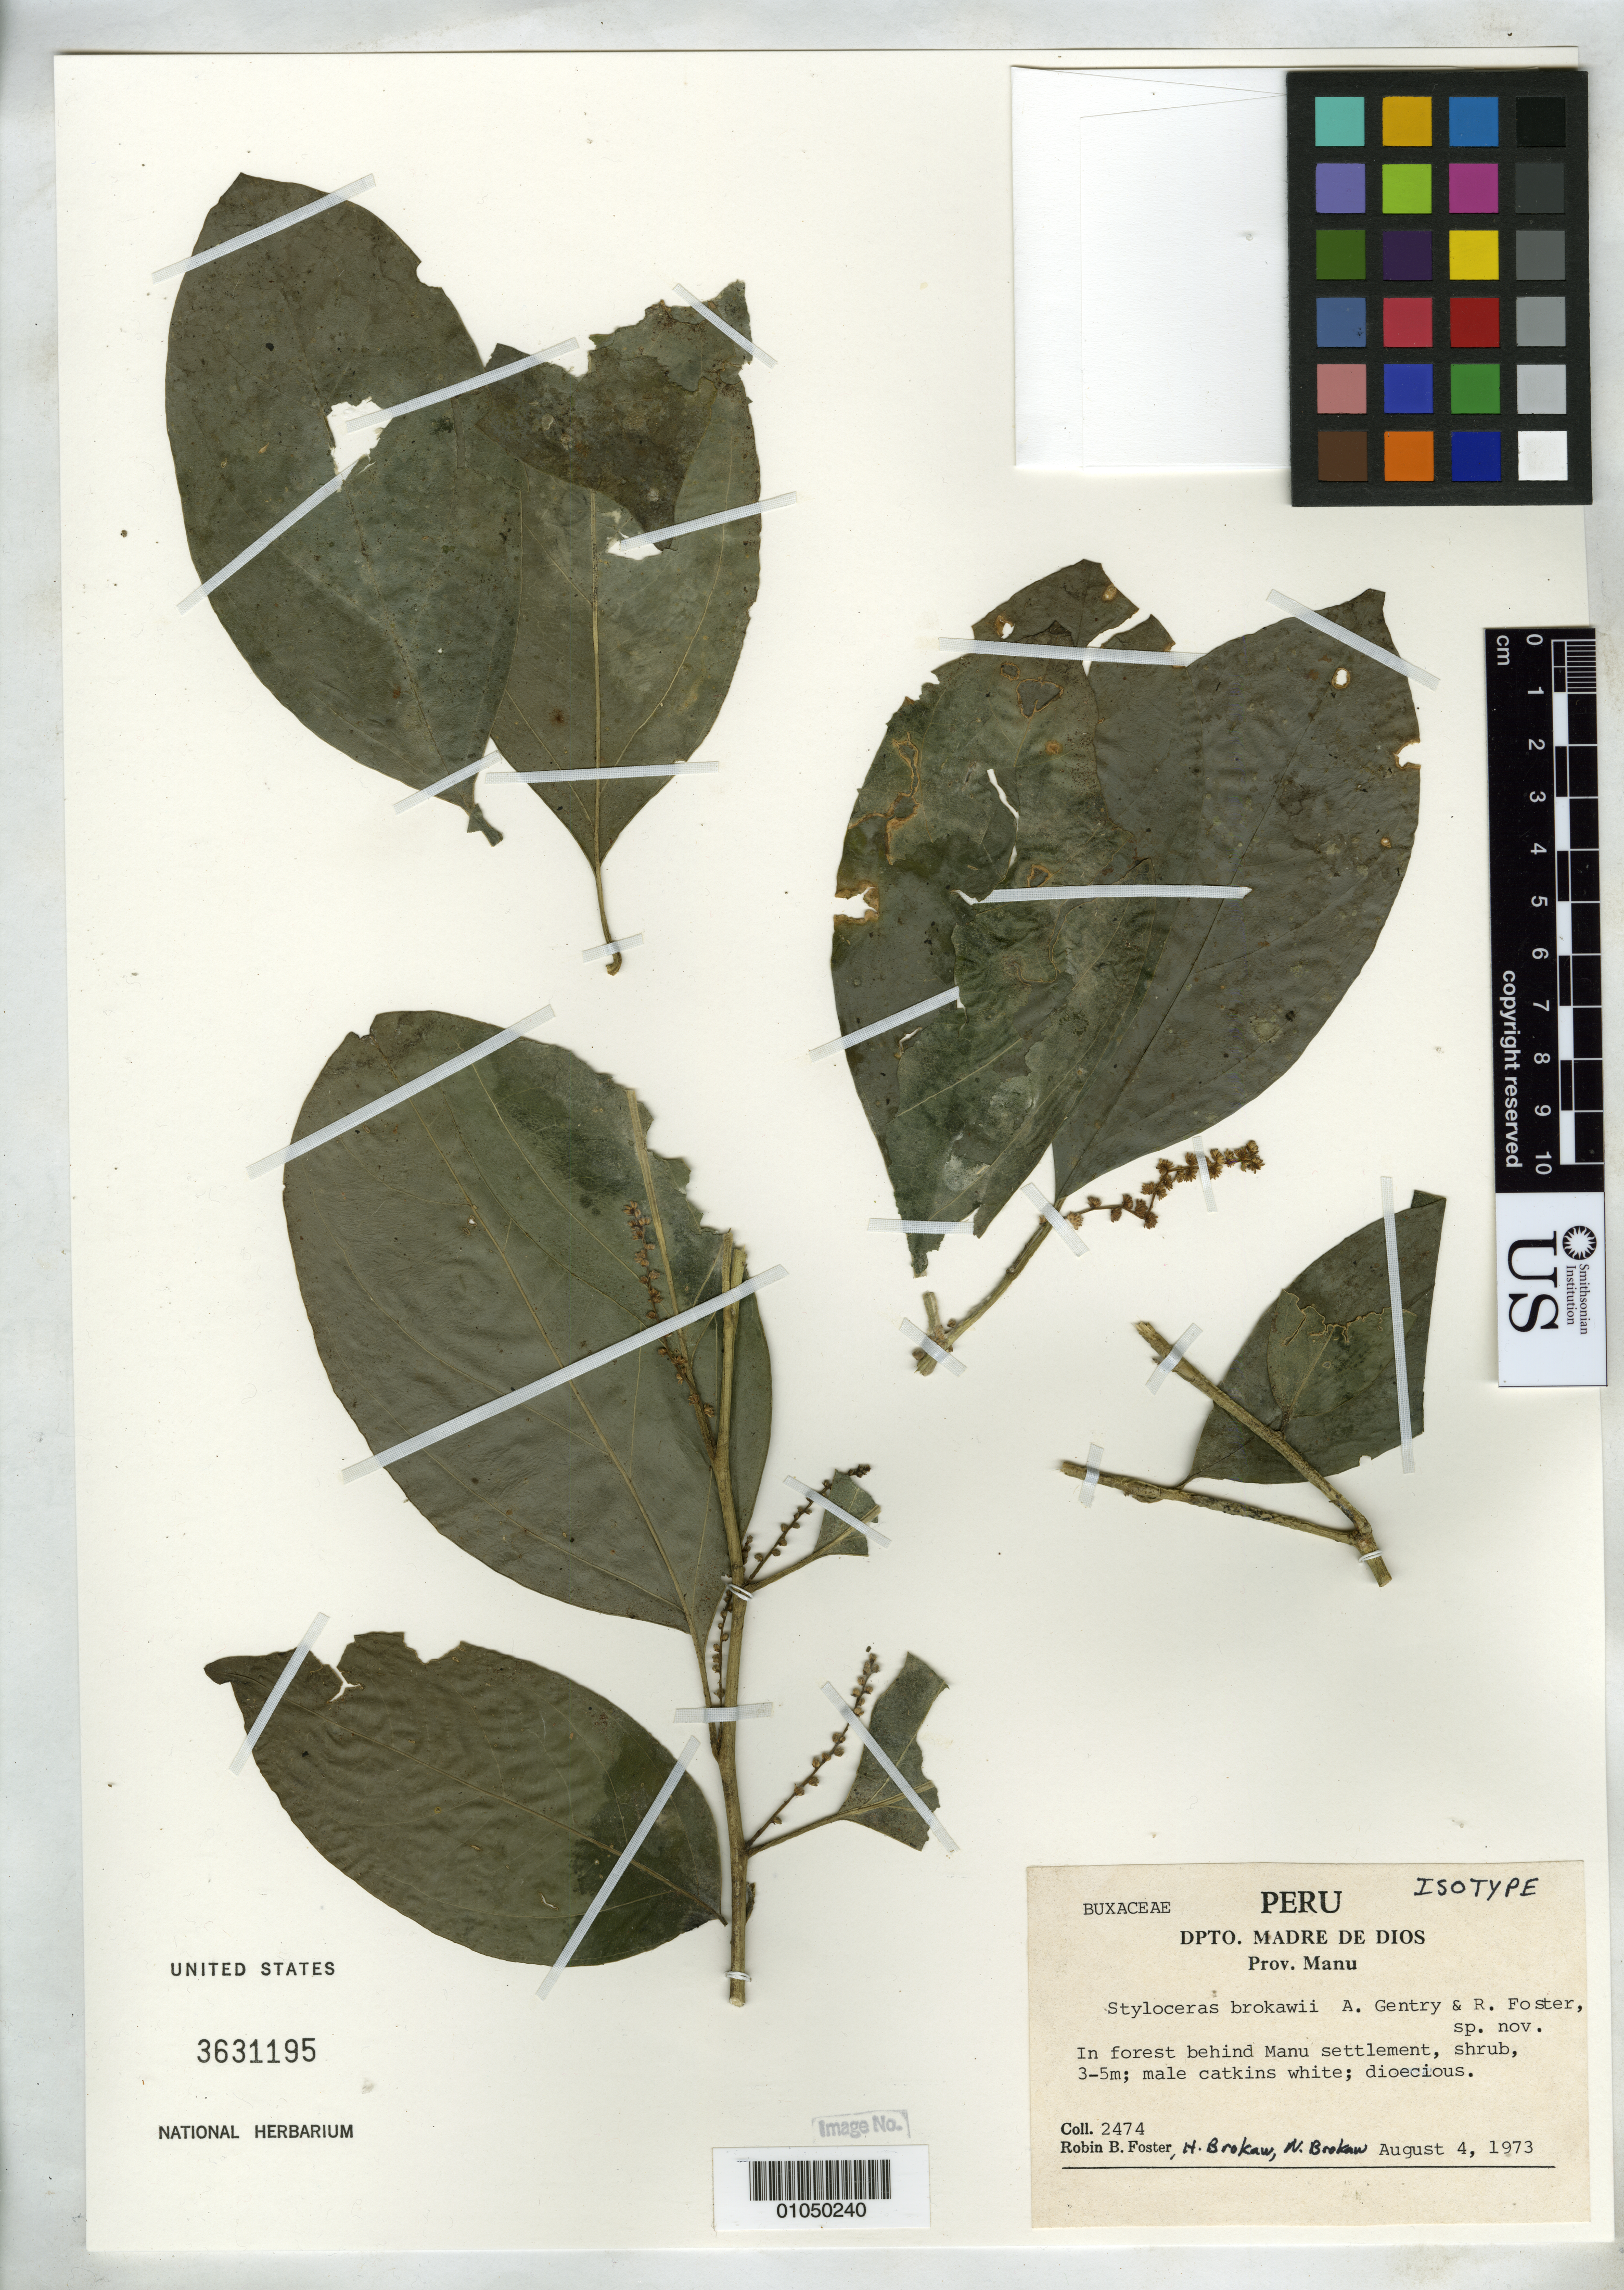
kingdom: Plantae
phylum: Tracheophyta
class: Magnoliopsida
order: Buxales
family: Buxaceae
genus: Styloceras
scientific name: Styloceras brokawii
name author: A.H. Gentry & R. B. Foster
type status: Isotype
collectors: R. B. Foster, H. Brokaw & N. Brokaw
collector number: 2474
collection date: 1973-08-04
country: Peru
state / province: Madre de Dios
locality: Dpto. Madre de Dios, Prov. Manu. In forest behind Manu settlement.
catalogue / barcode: US 3631195